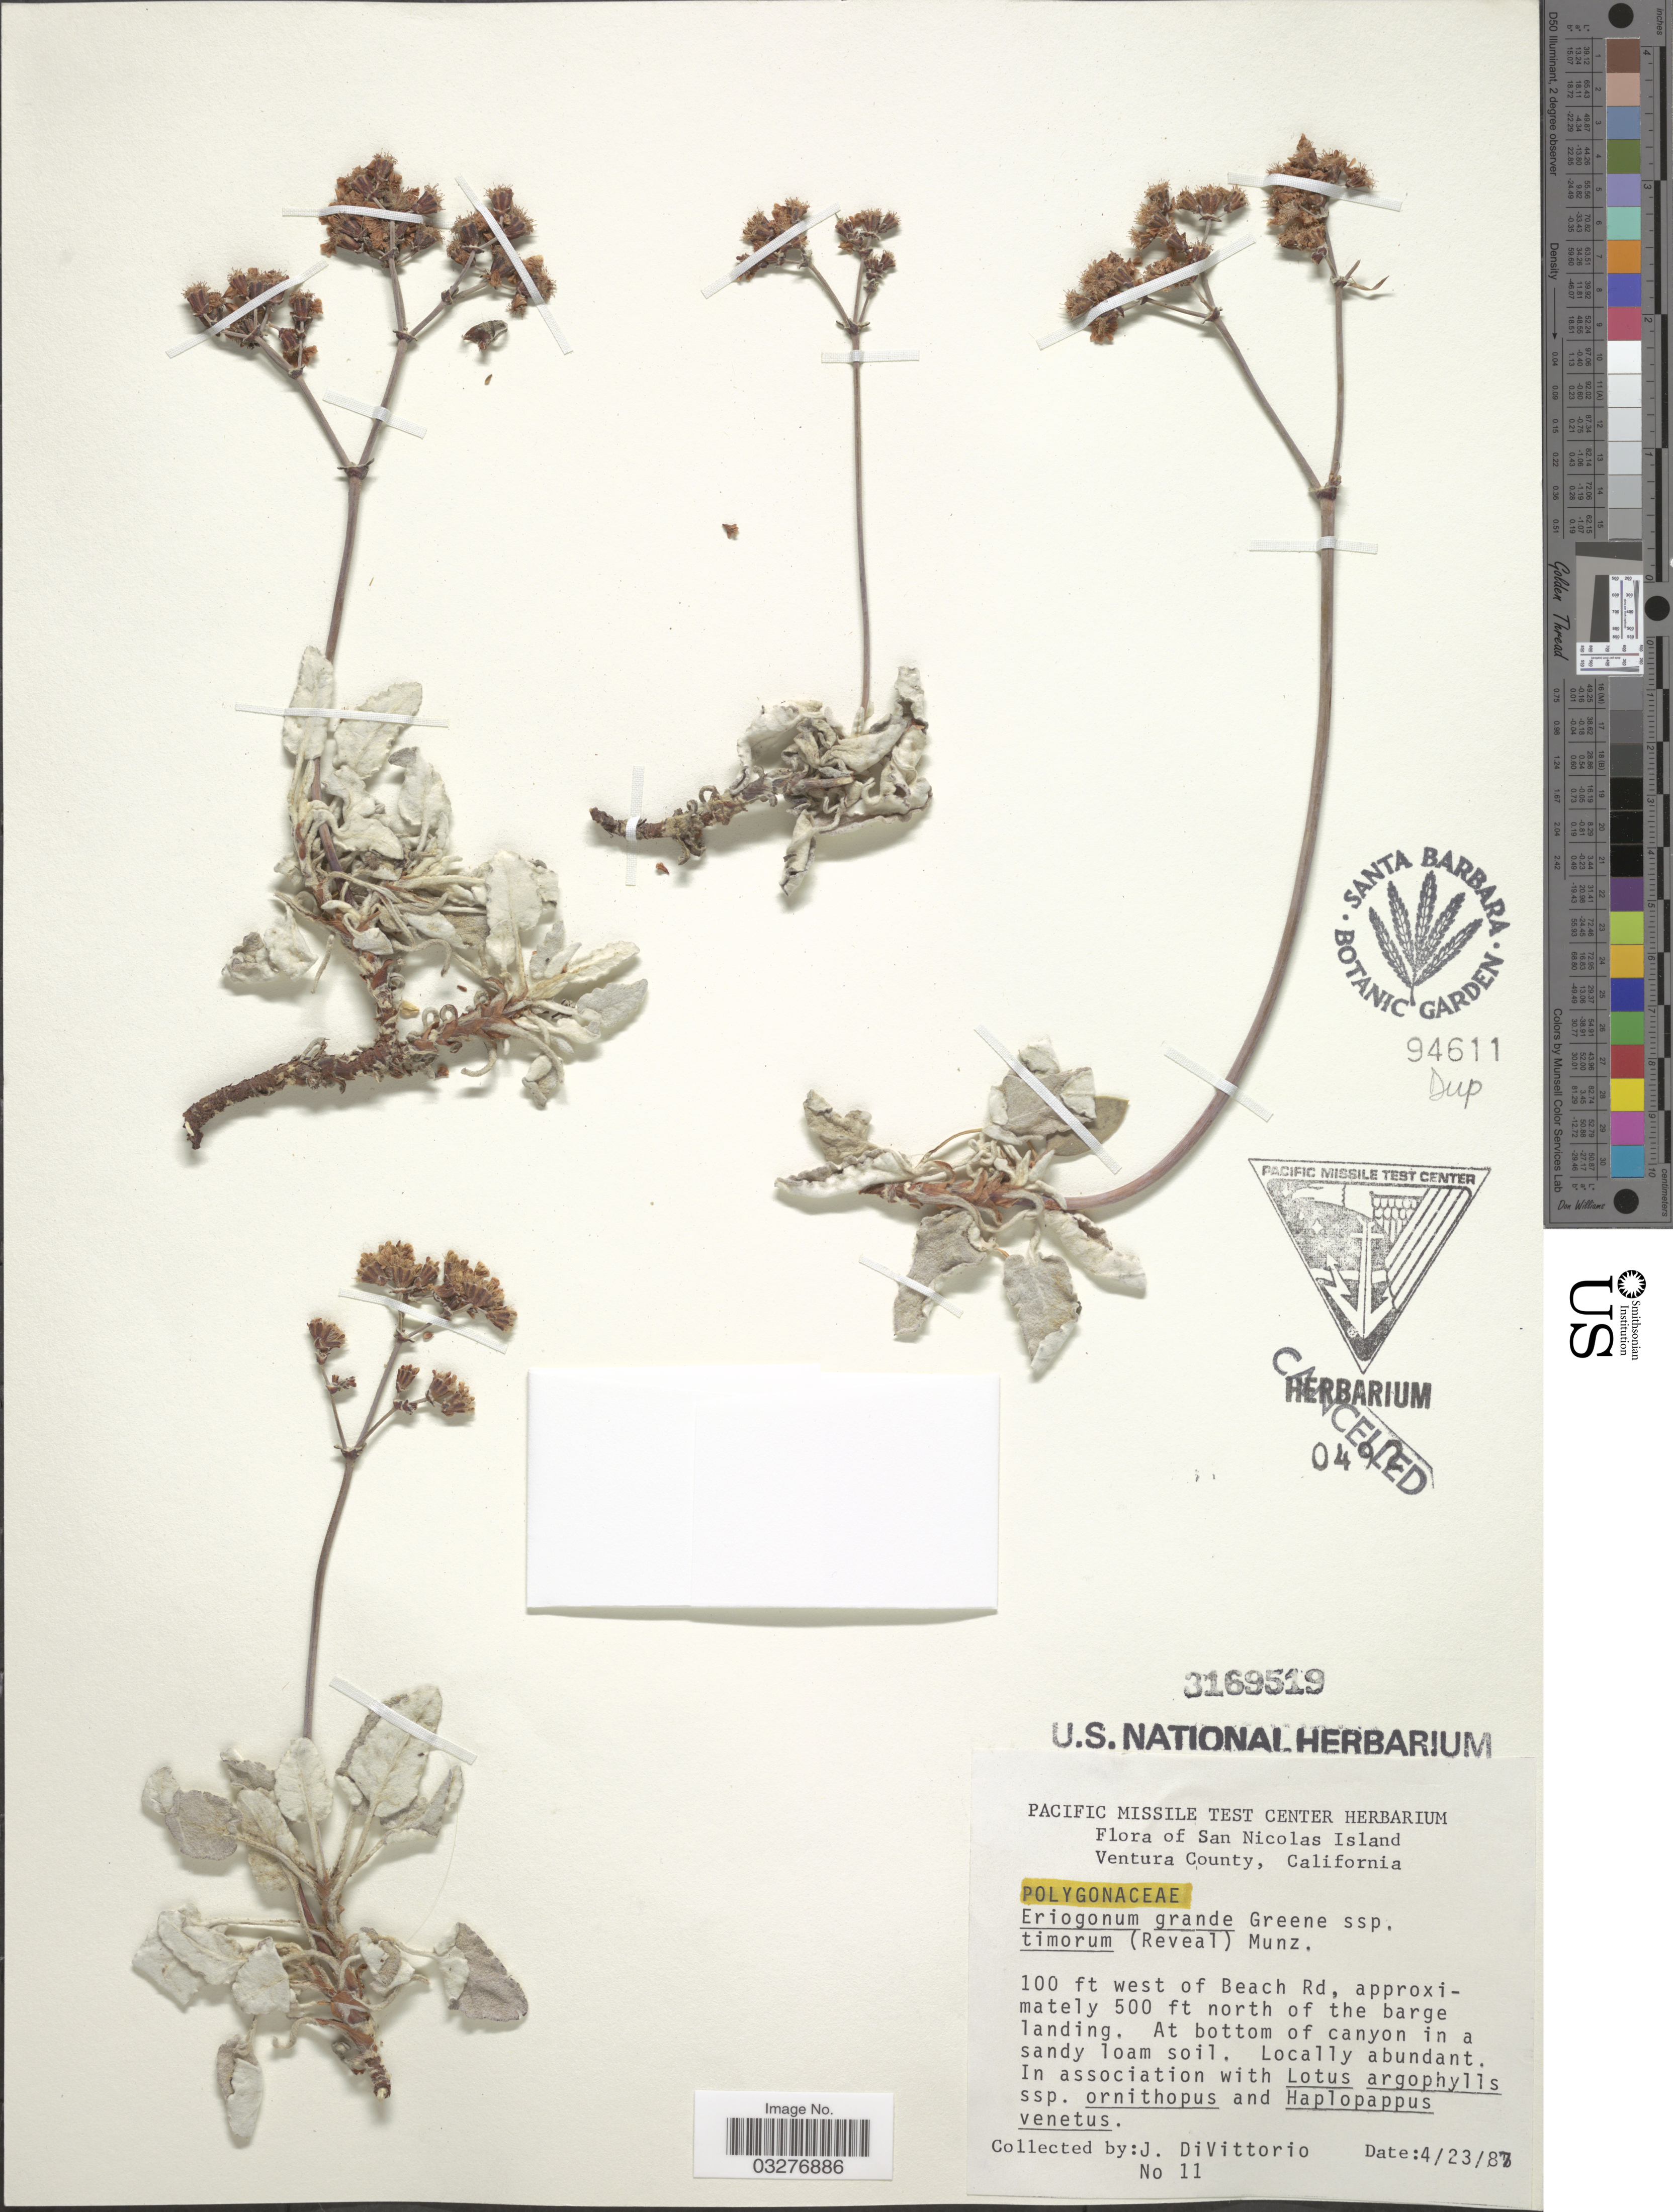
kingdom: Plantae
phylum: Tracheophyta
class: Magnoliopsida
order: Caryophyllales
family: Polygonaceae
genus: Eriogonum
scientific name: Eriogonum grande var. timorum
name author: Reveal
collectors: J. DiVittorio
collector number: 11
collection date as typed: Transcribed d/m/y: 23/4/87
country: United States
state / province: California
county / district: Ventura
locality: San Nicolas Island. Ventura County. 100 ft west of Beach Rd, approximately 500 ft north of the barge landing.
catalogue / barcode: US 3169519